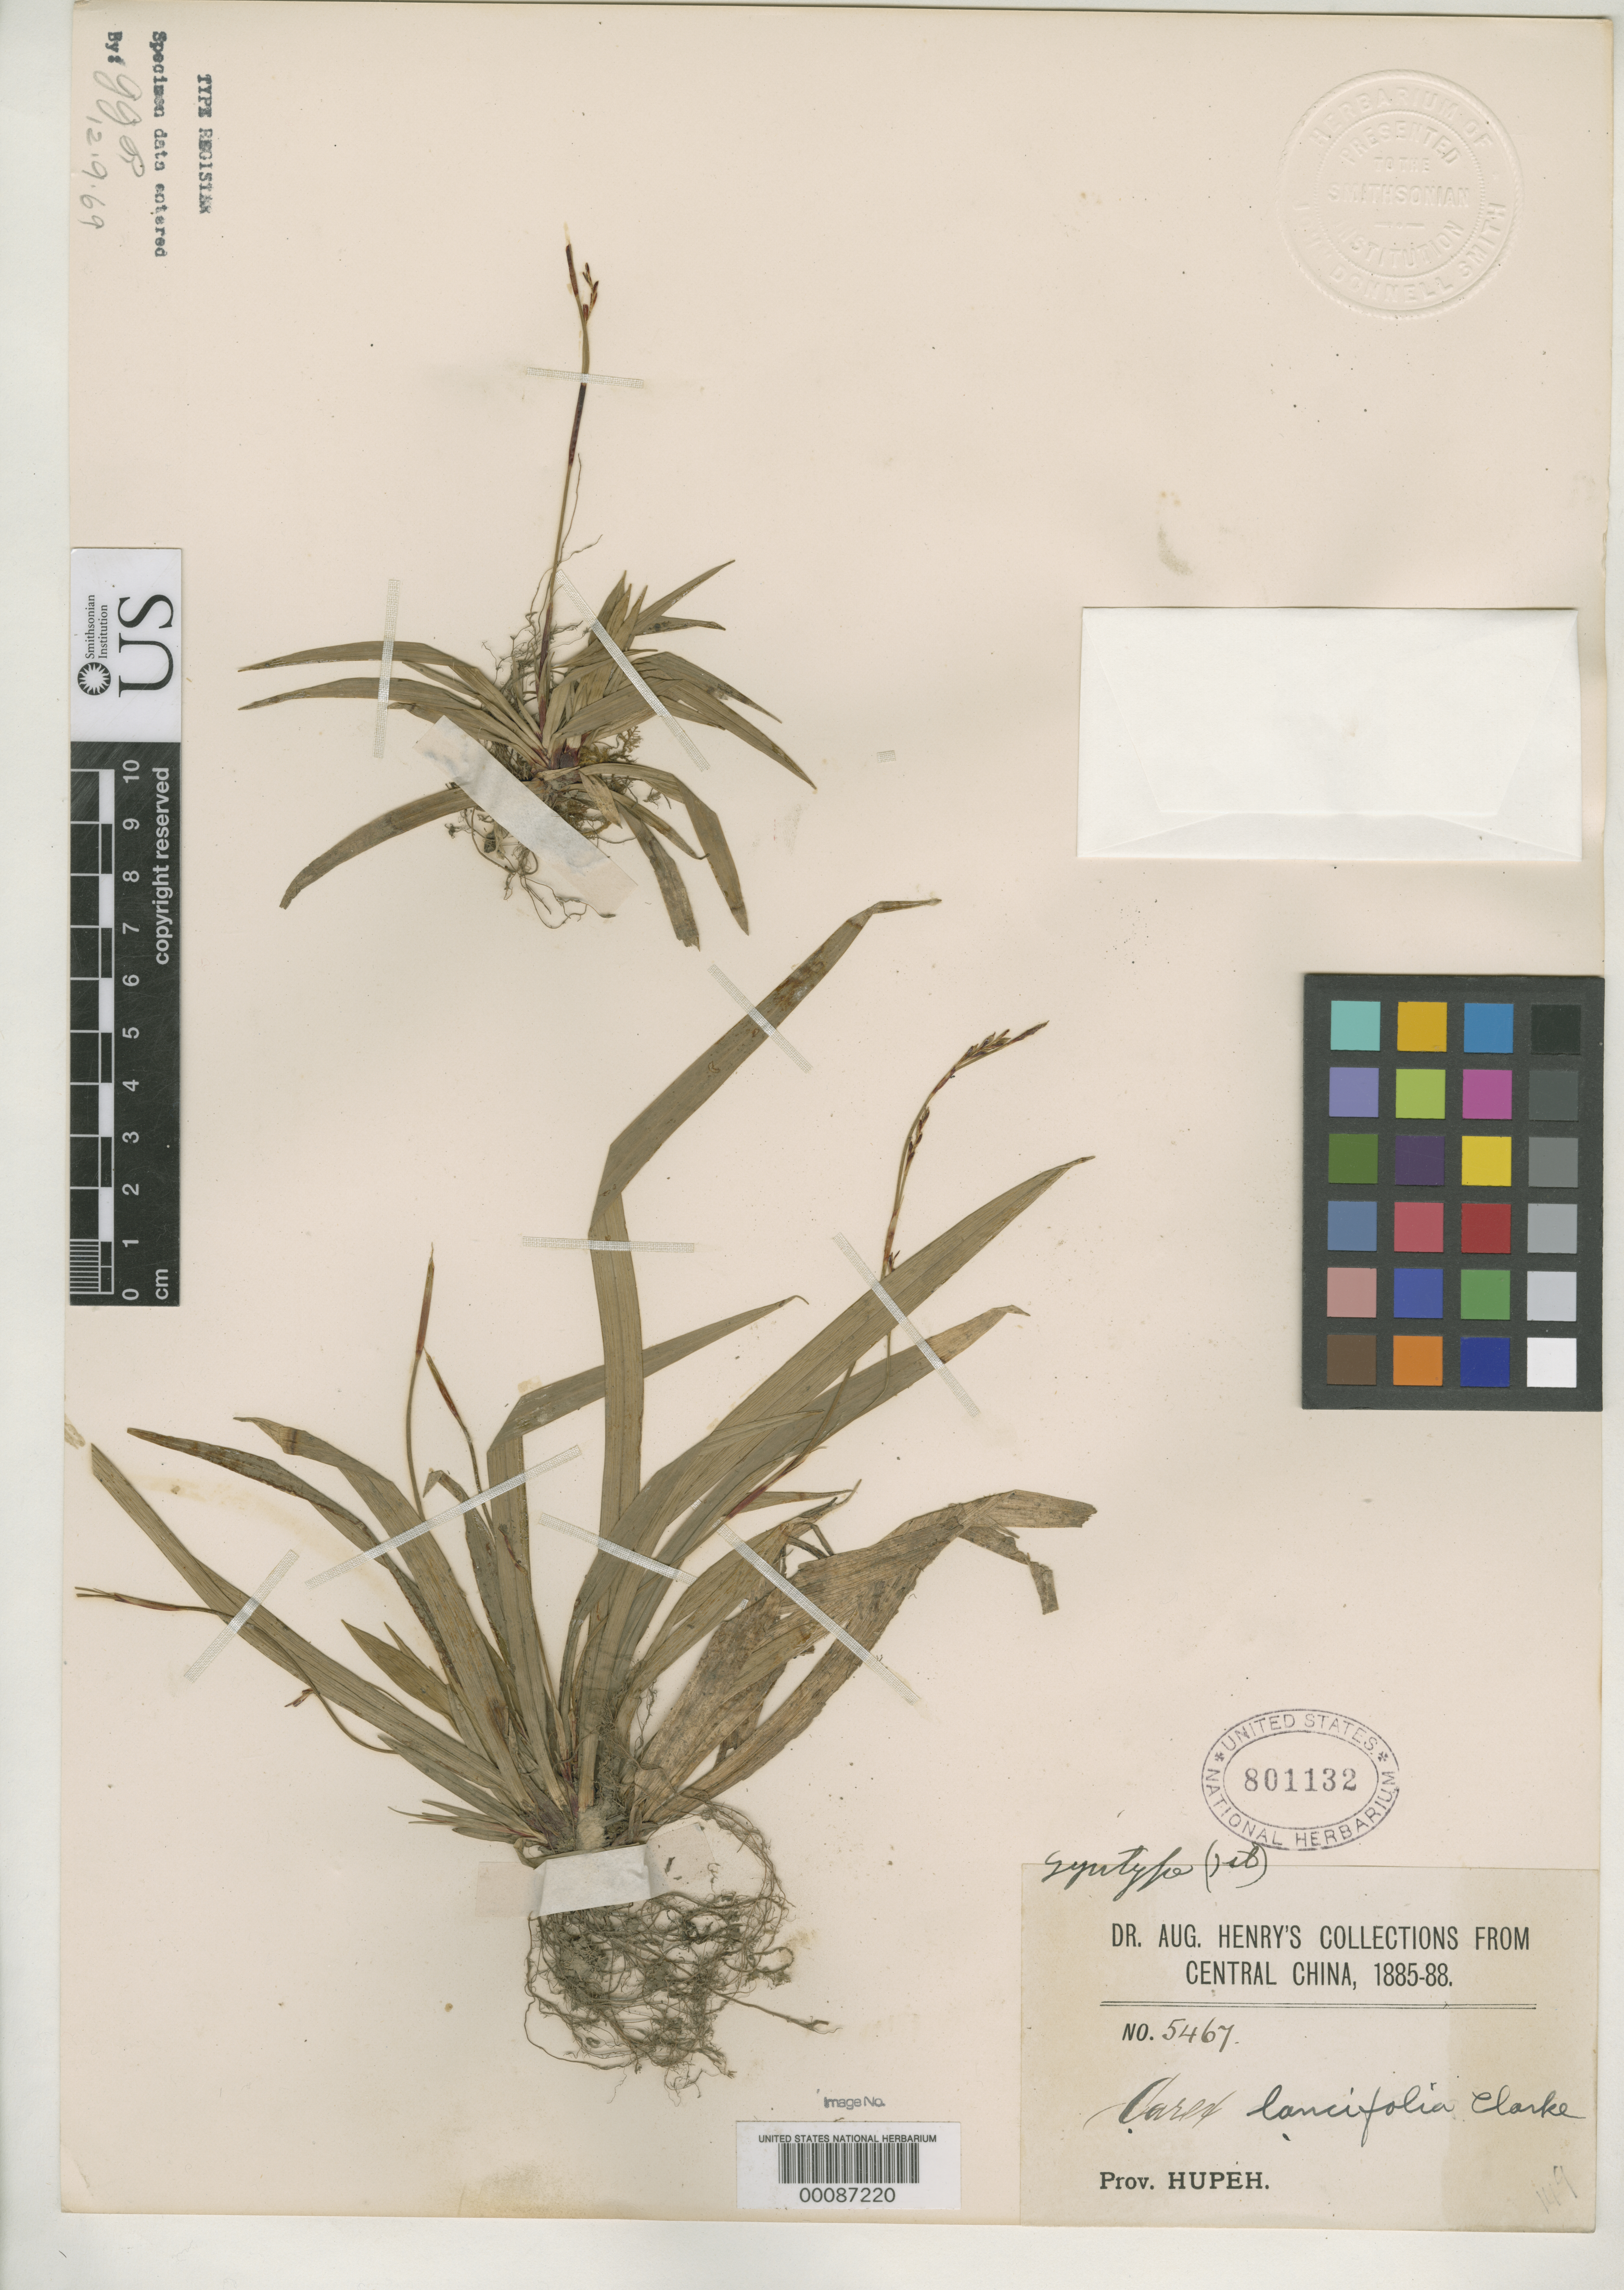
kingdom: Plantae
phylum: Tracheophyta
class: Liliopsida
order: Poales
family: Cyperaceae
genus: Carex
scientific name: Carex lancifolia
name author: C.B. Clarke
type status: Syntype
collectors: A. Henry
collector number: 5467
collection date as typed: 1885-88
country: China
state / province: Hubei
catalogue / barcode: US 801132